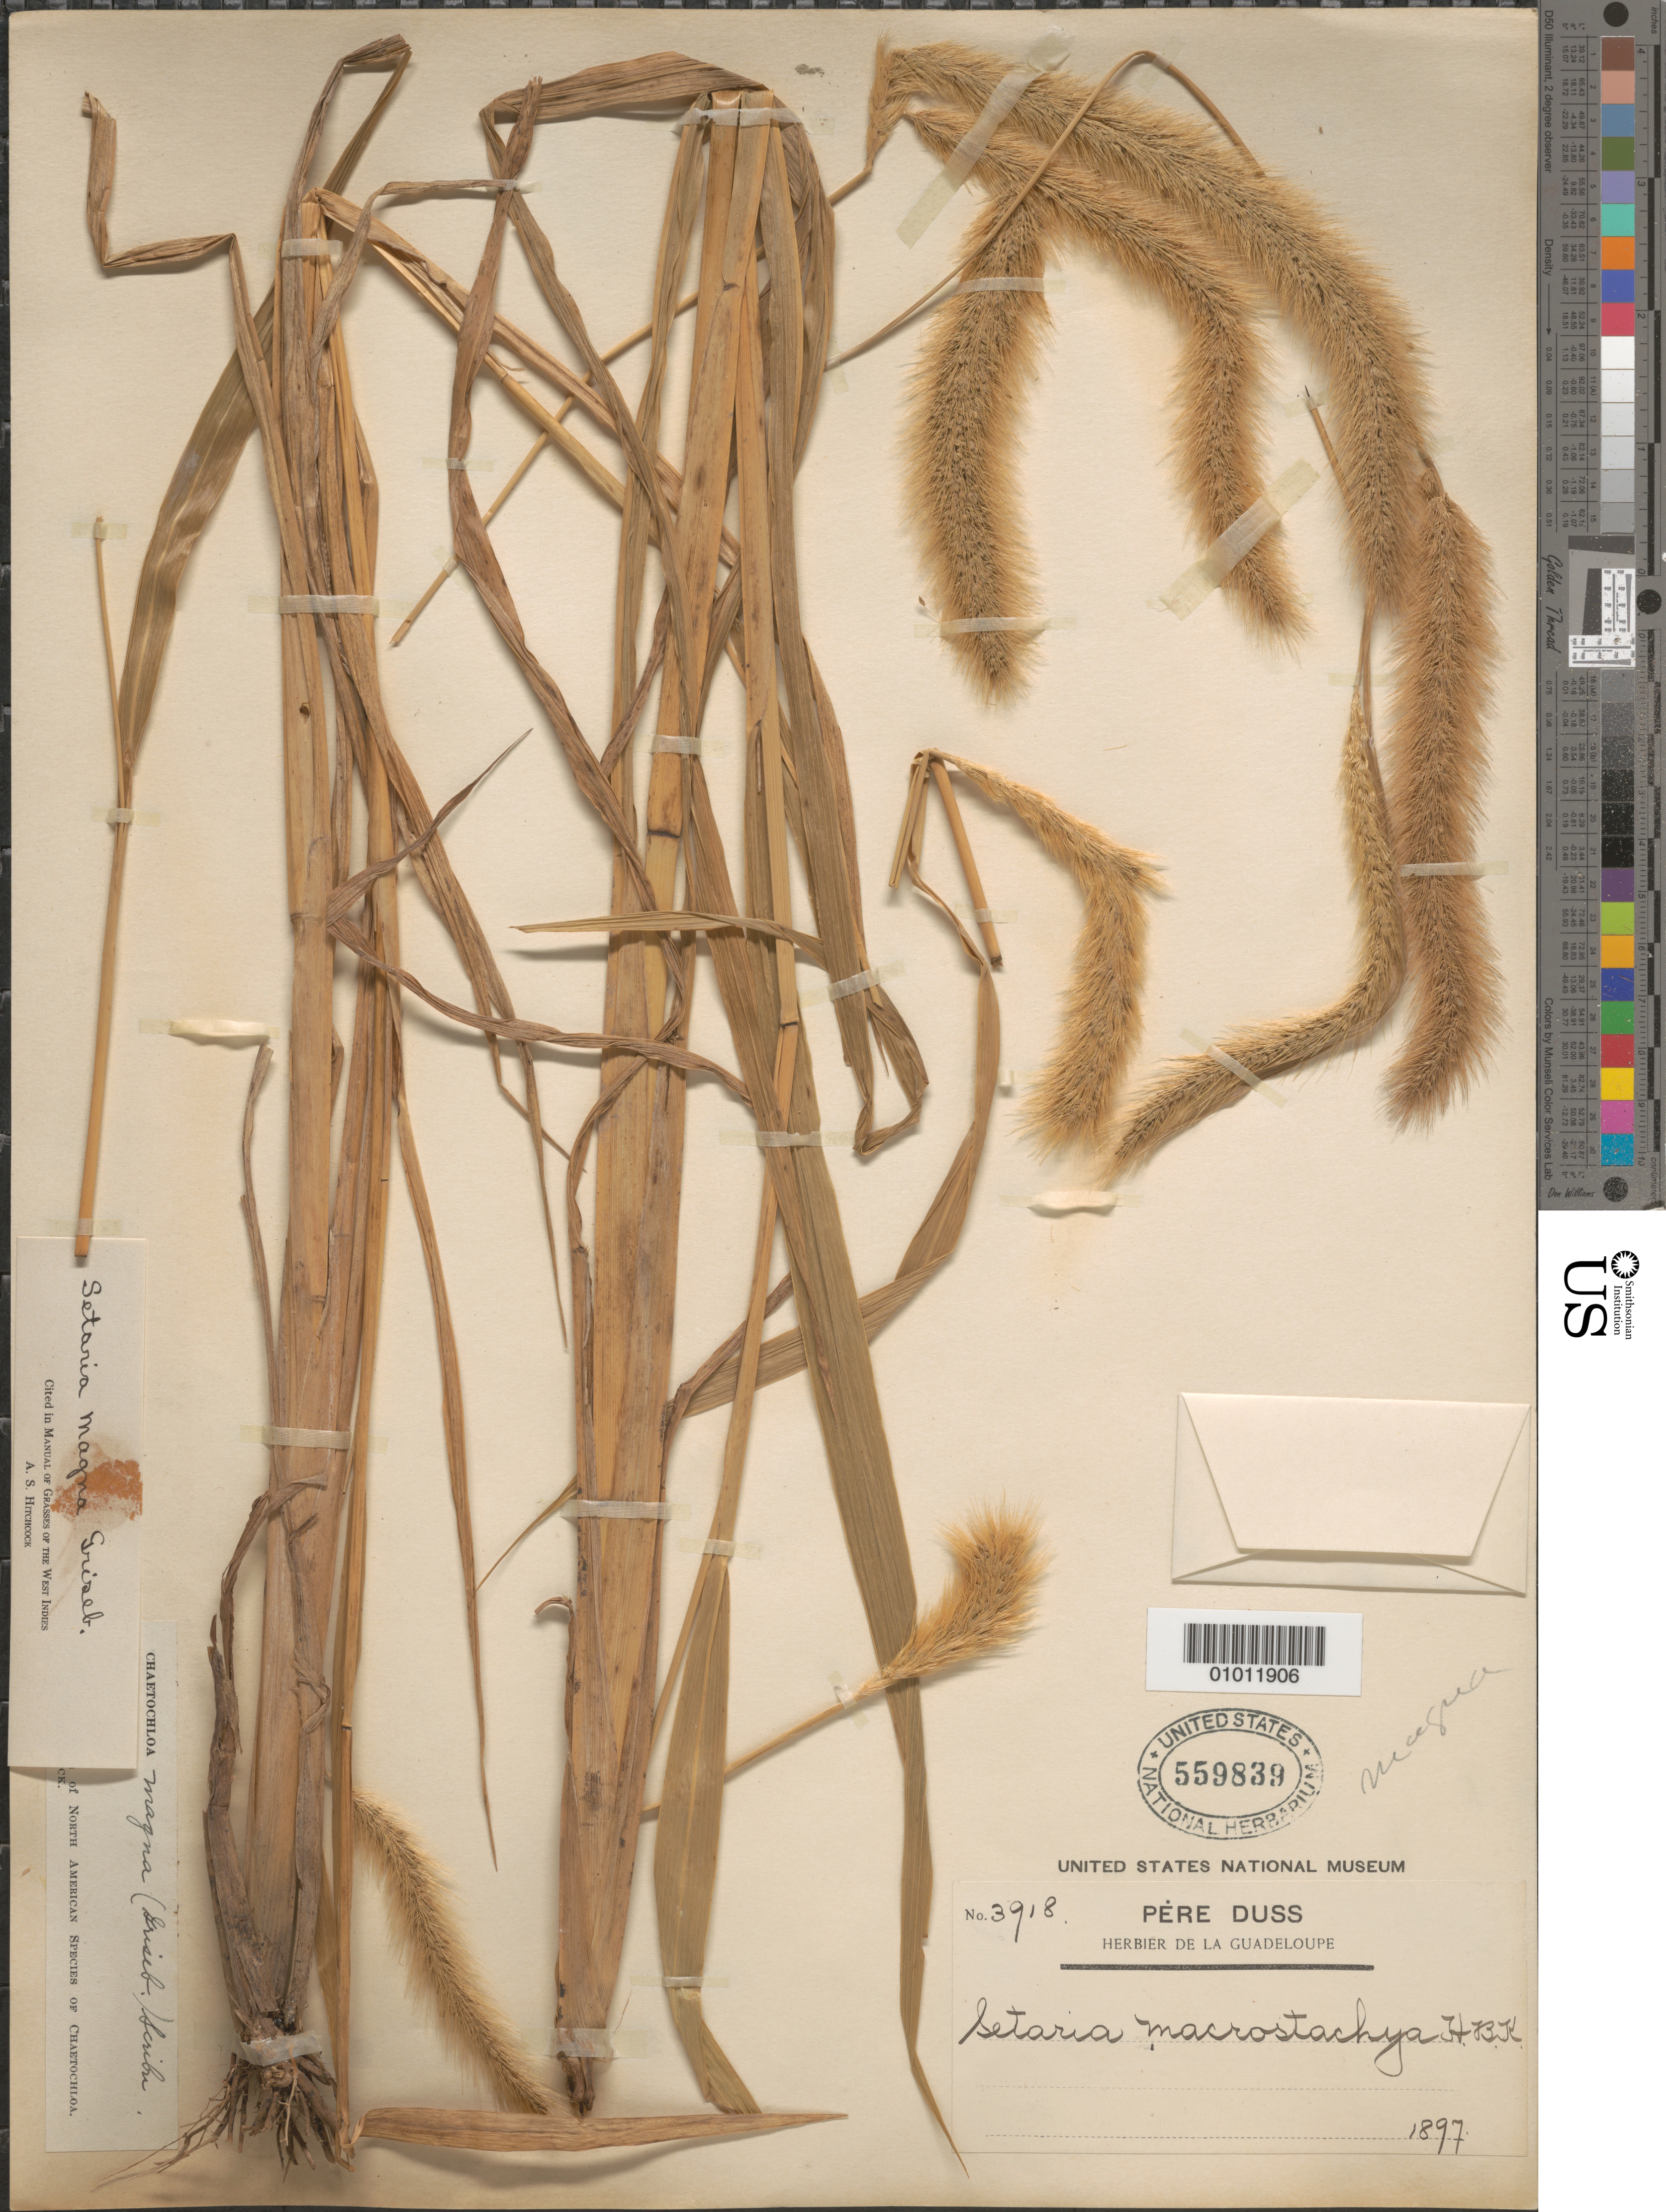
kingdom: Plantae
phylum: Tracheophyta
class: Liliopsida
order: Poales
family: Poaceae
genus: Setaria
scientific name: Setaria magna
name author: Griseb.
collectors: Père Duss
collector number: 3918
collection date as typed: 1897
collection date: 1897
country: Guadeloupe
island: Basse Terre [Guadeloupe]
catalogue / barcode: US 559839